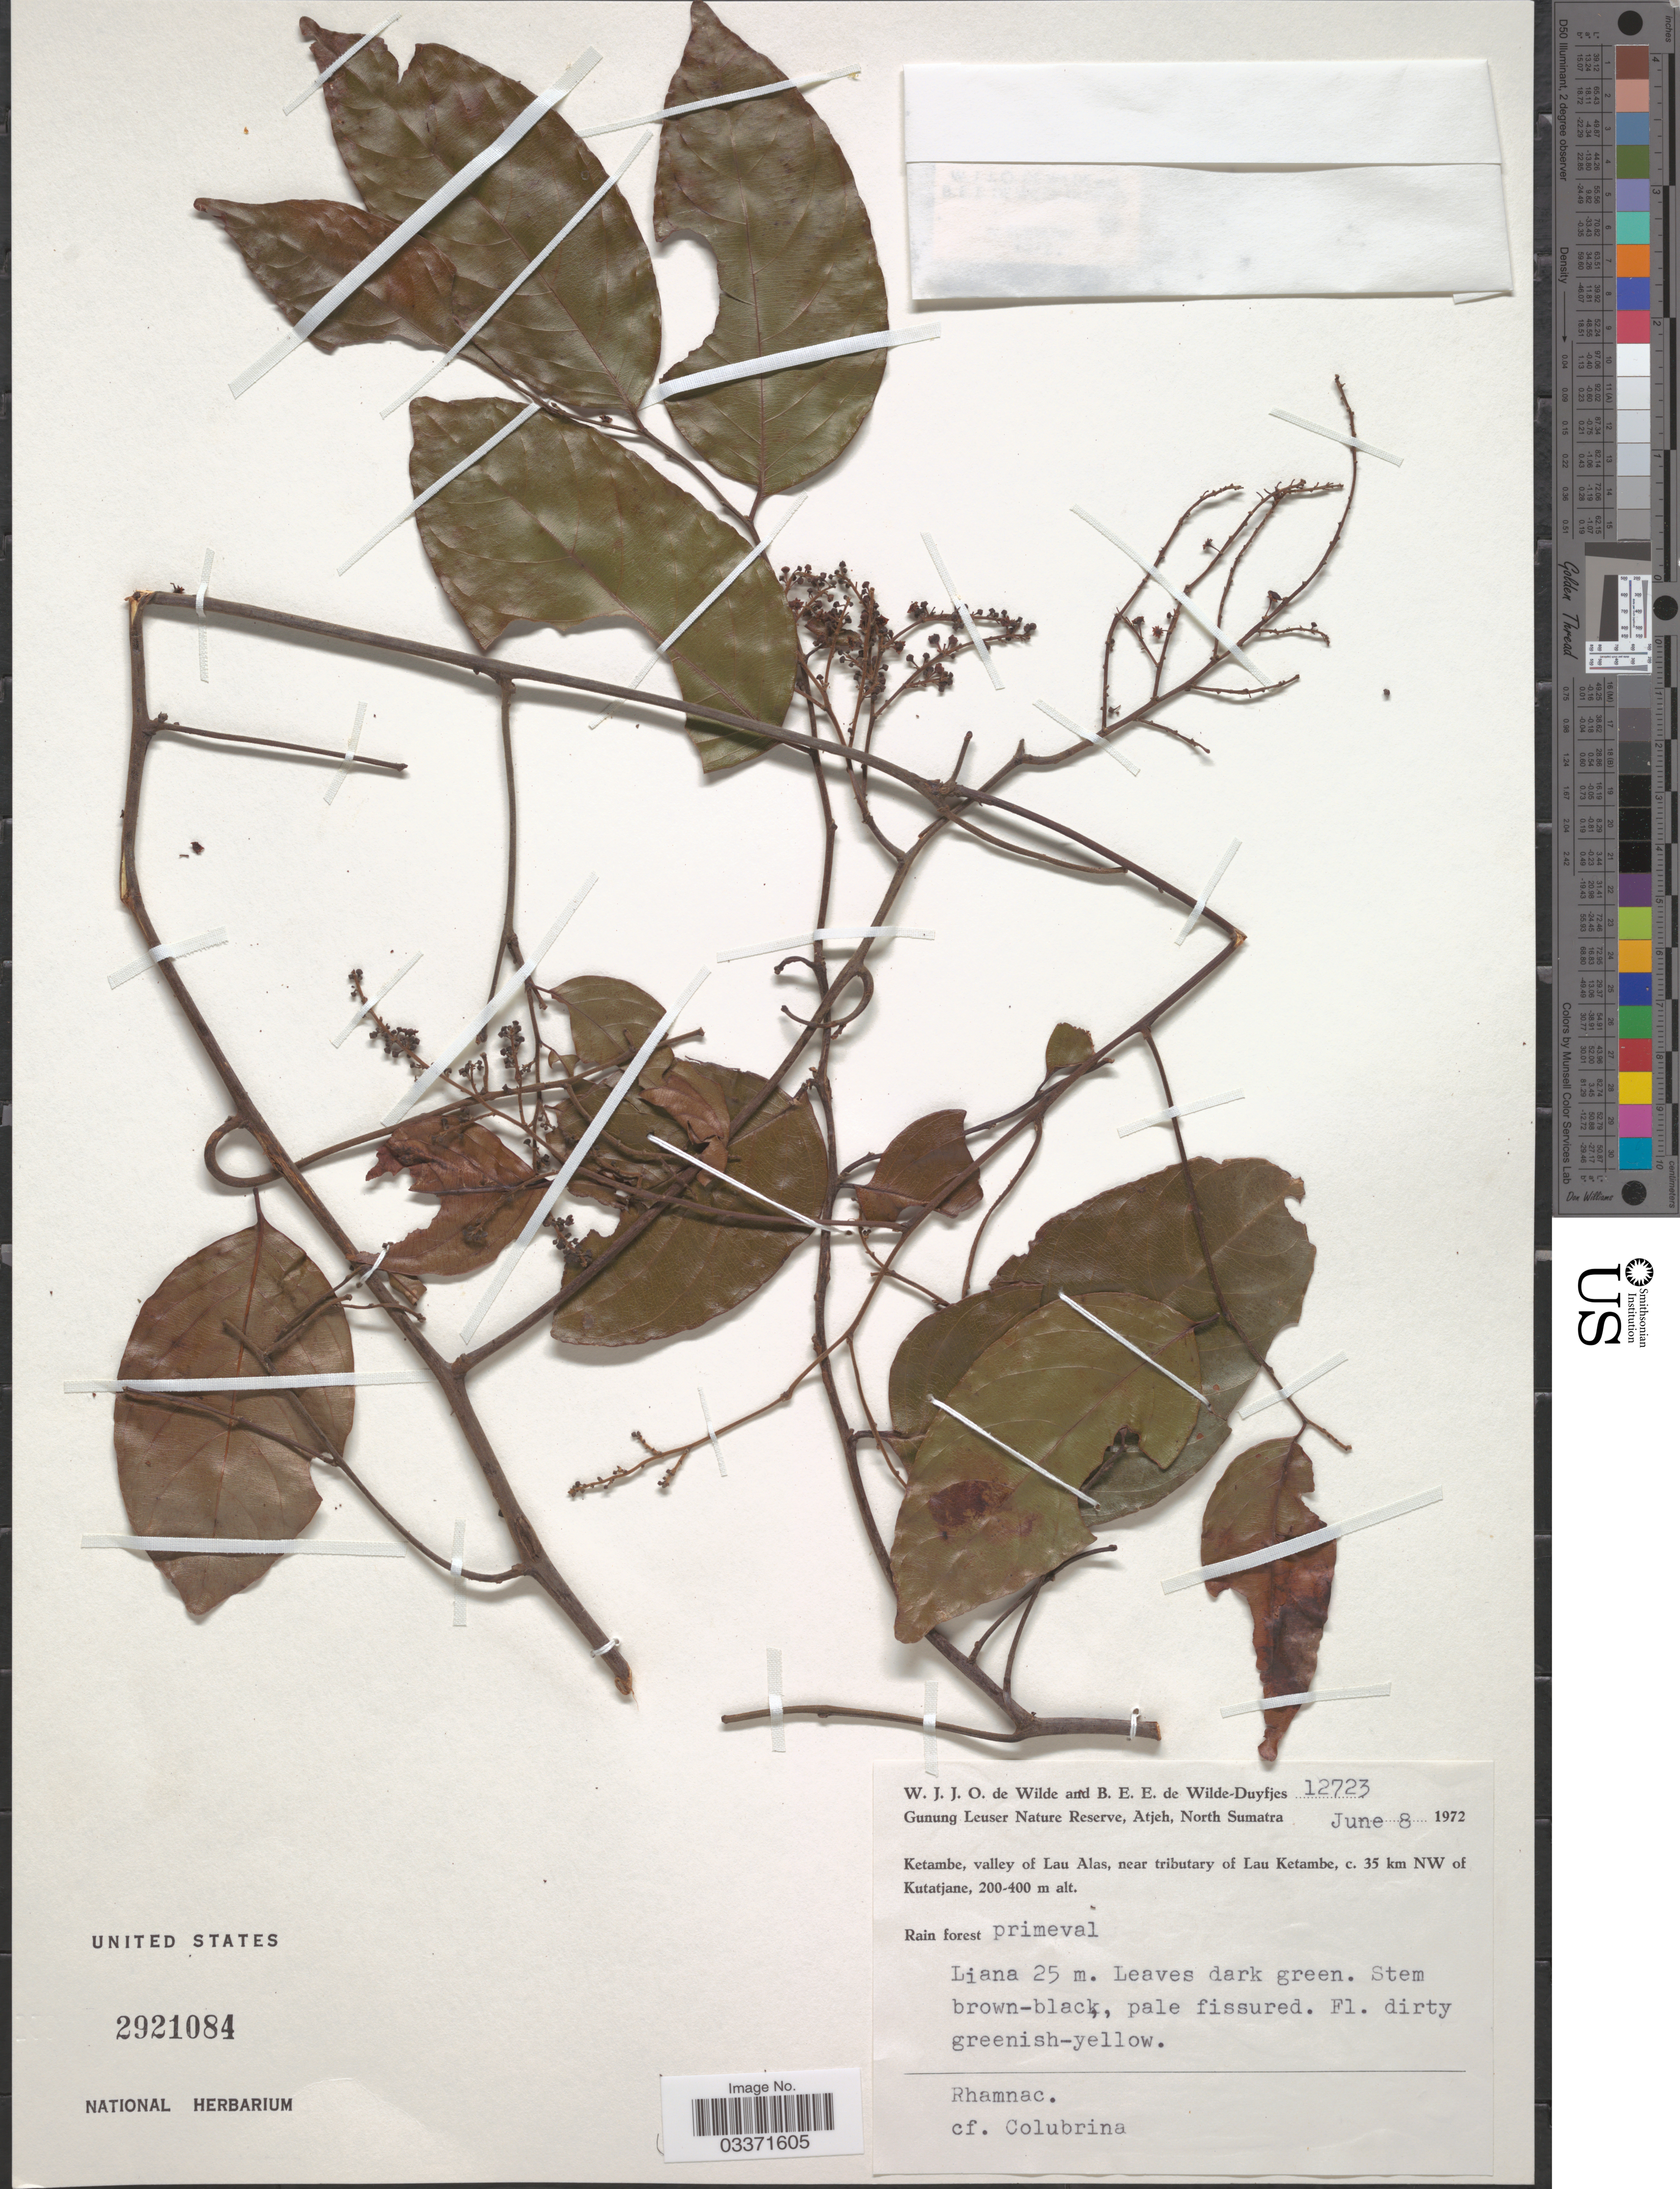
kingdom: Plantae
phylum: Tracheophyta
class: Magnoliopsida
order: Rosales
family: Rhamnaceae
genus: Colubrina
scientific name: Colubrina sp.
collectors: W. J. de Wilde & B. E. de Wilde-Duyfjes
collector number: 12723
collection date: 1972-06-08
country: Indonesia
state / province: Sumatra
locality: Gunung Leuser Nature Reserve, Atjeh, North Sumatra, Ketambe, valley of Lau Alas, near tributary of Lau Ketambe, c. 35 km NW of Kutatjane.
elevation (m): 200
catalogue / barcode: US 2921084